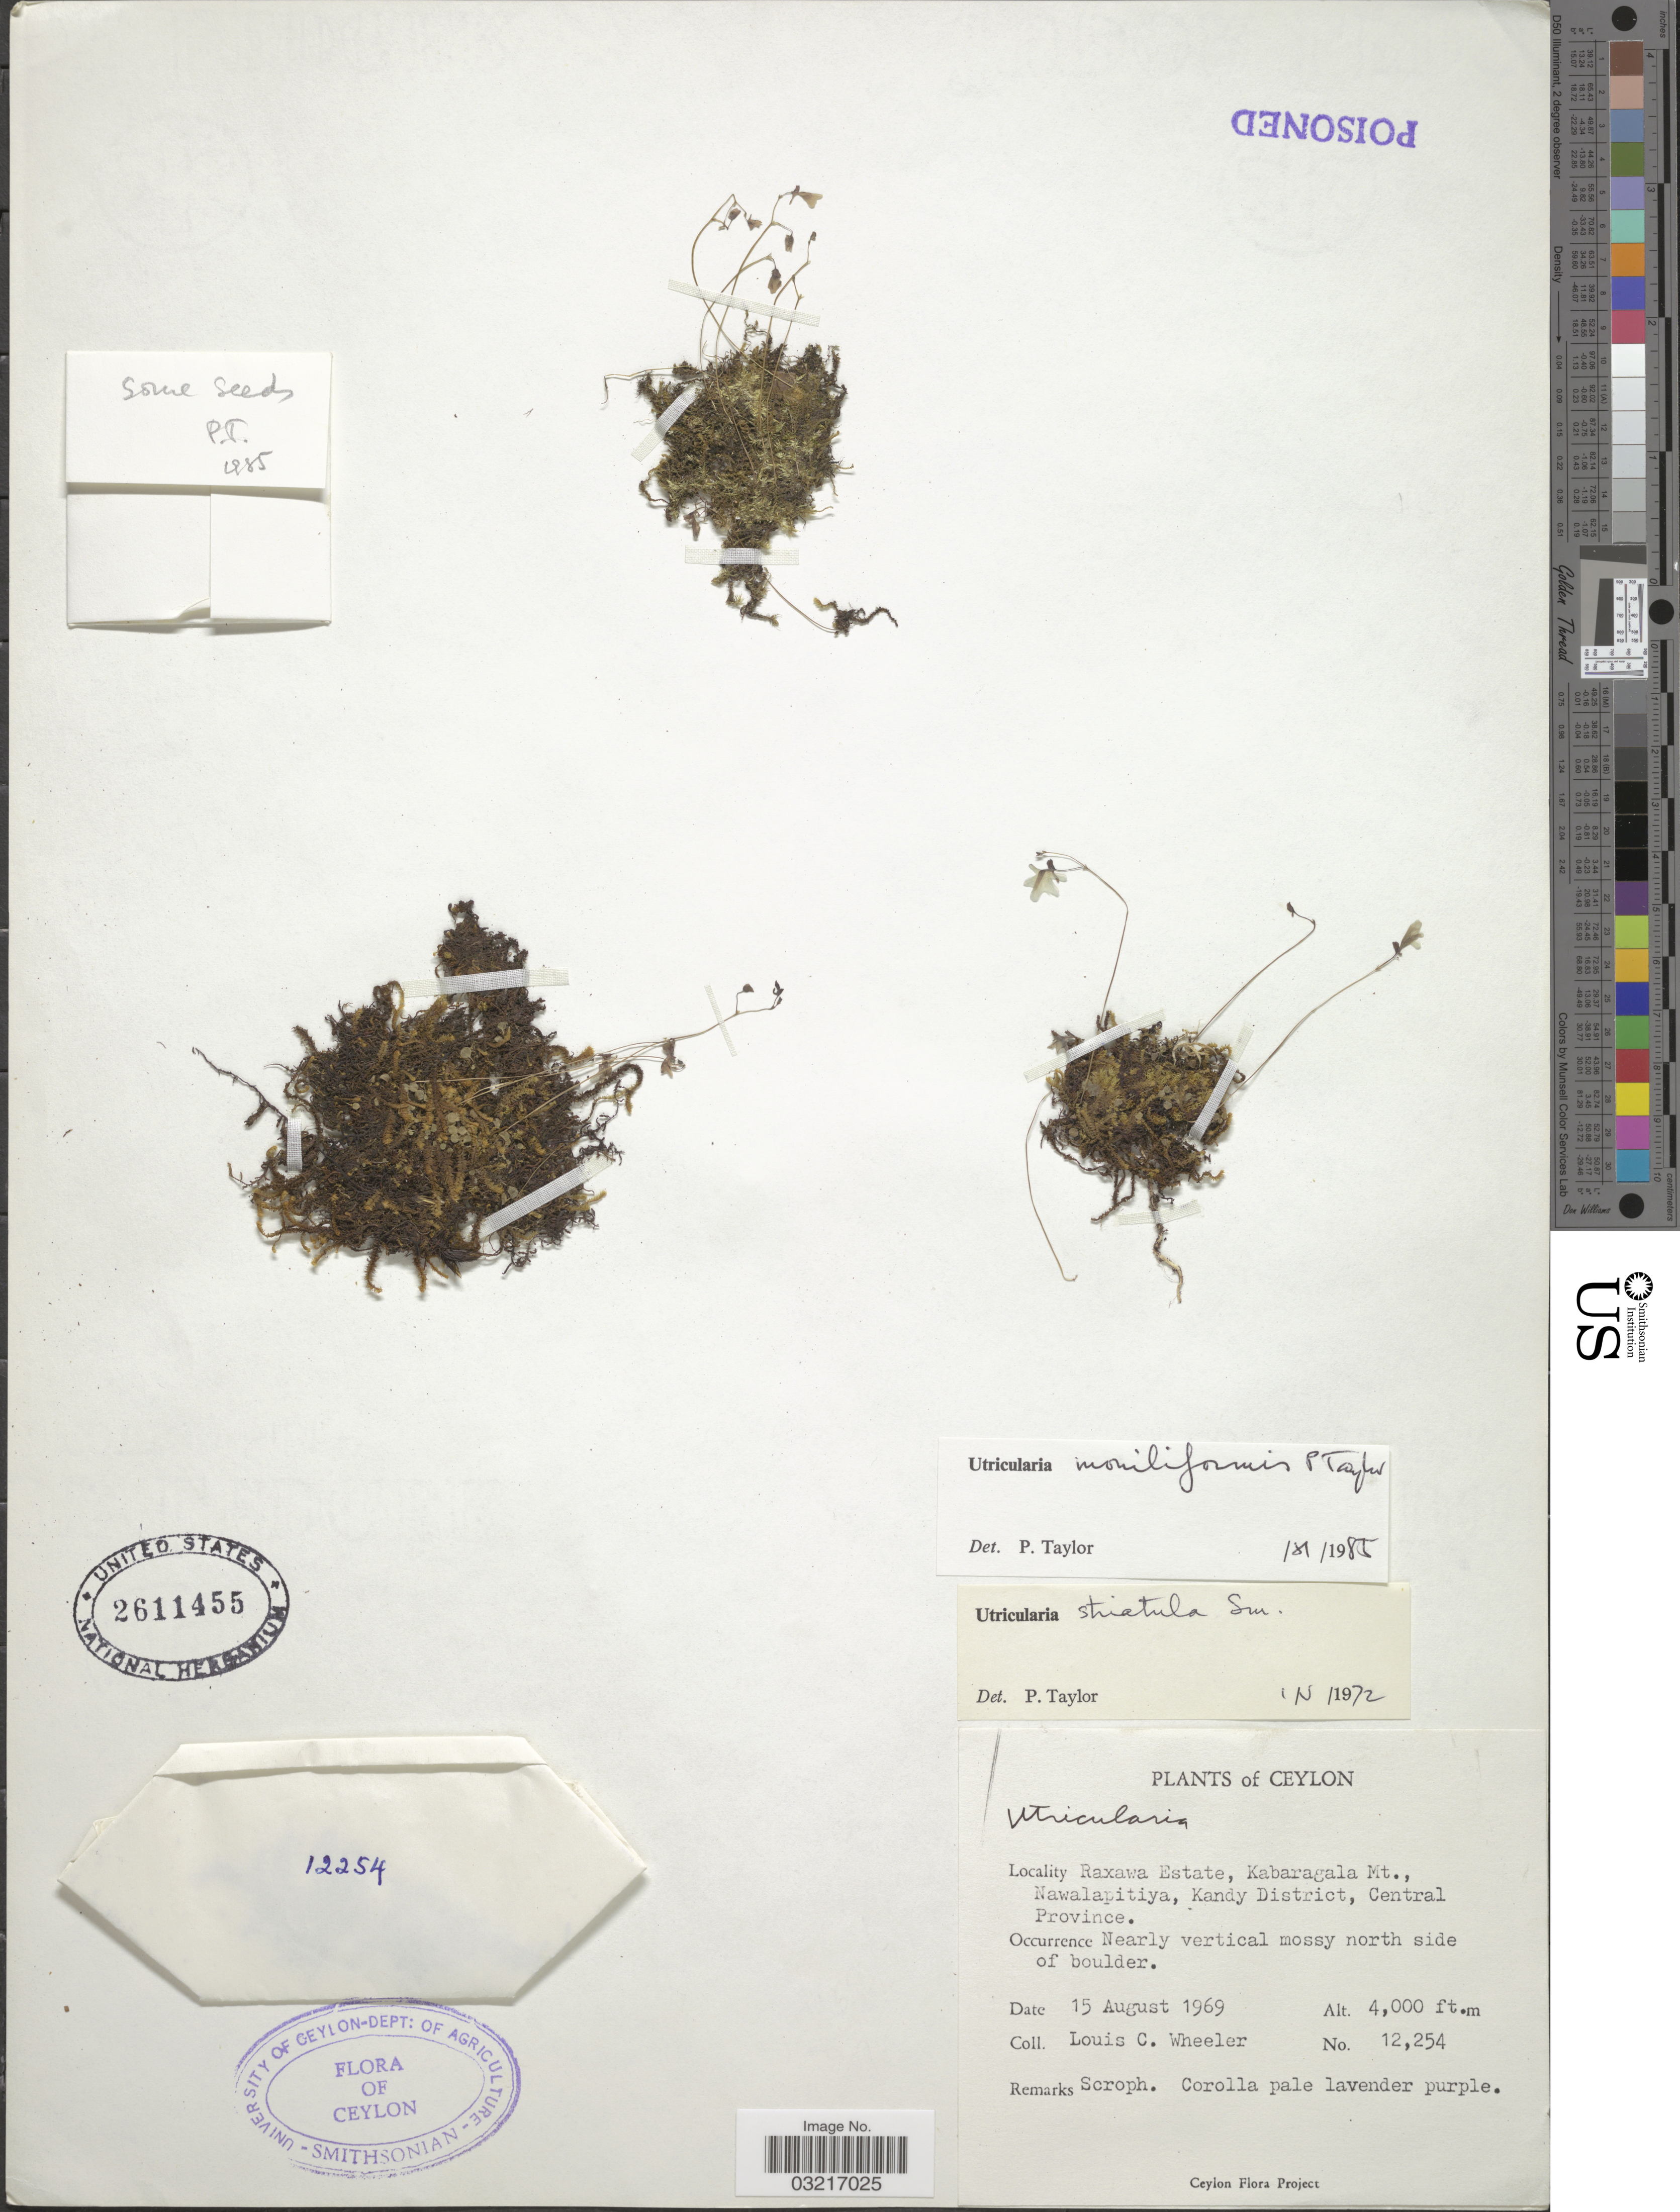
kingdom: Plantae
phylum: Tracheophyta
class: Magnoliopsida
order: Lamiales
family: Lentibulariaceae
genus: Utricularia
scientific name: Utricularia moniliformis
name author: P. Taylor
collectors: L. C. Wheeler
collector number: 12254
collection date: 1969-08-15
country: Sri Lanka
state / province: Central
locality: Ceylon, Raxawa Estate, Kabaragala Mt., Nawalapitiya, Kandy District.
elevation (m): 1219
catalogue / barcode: US 2611455